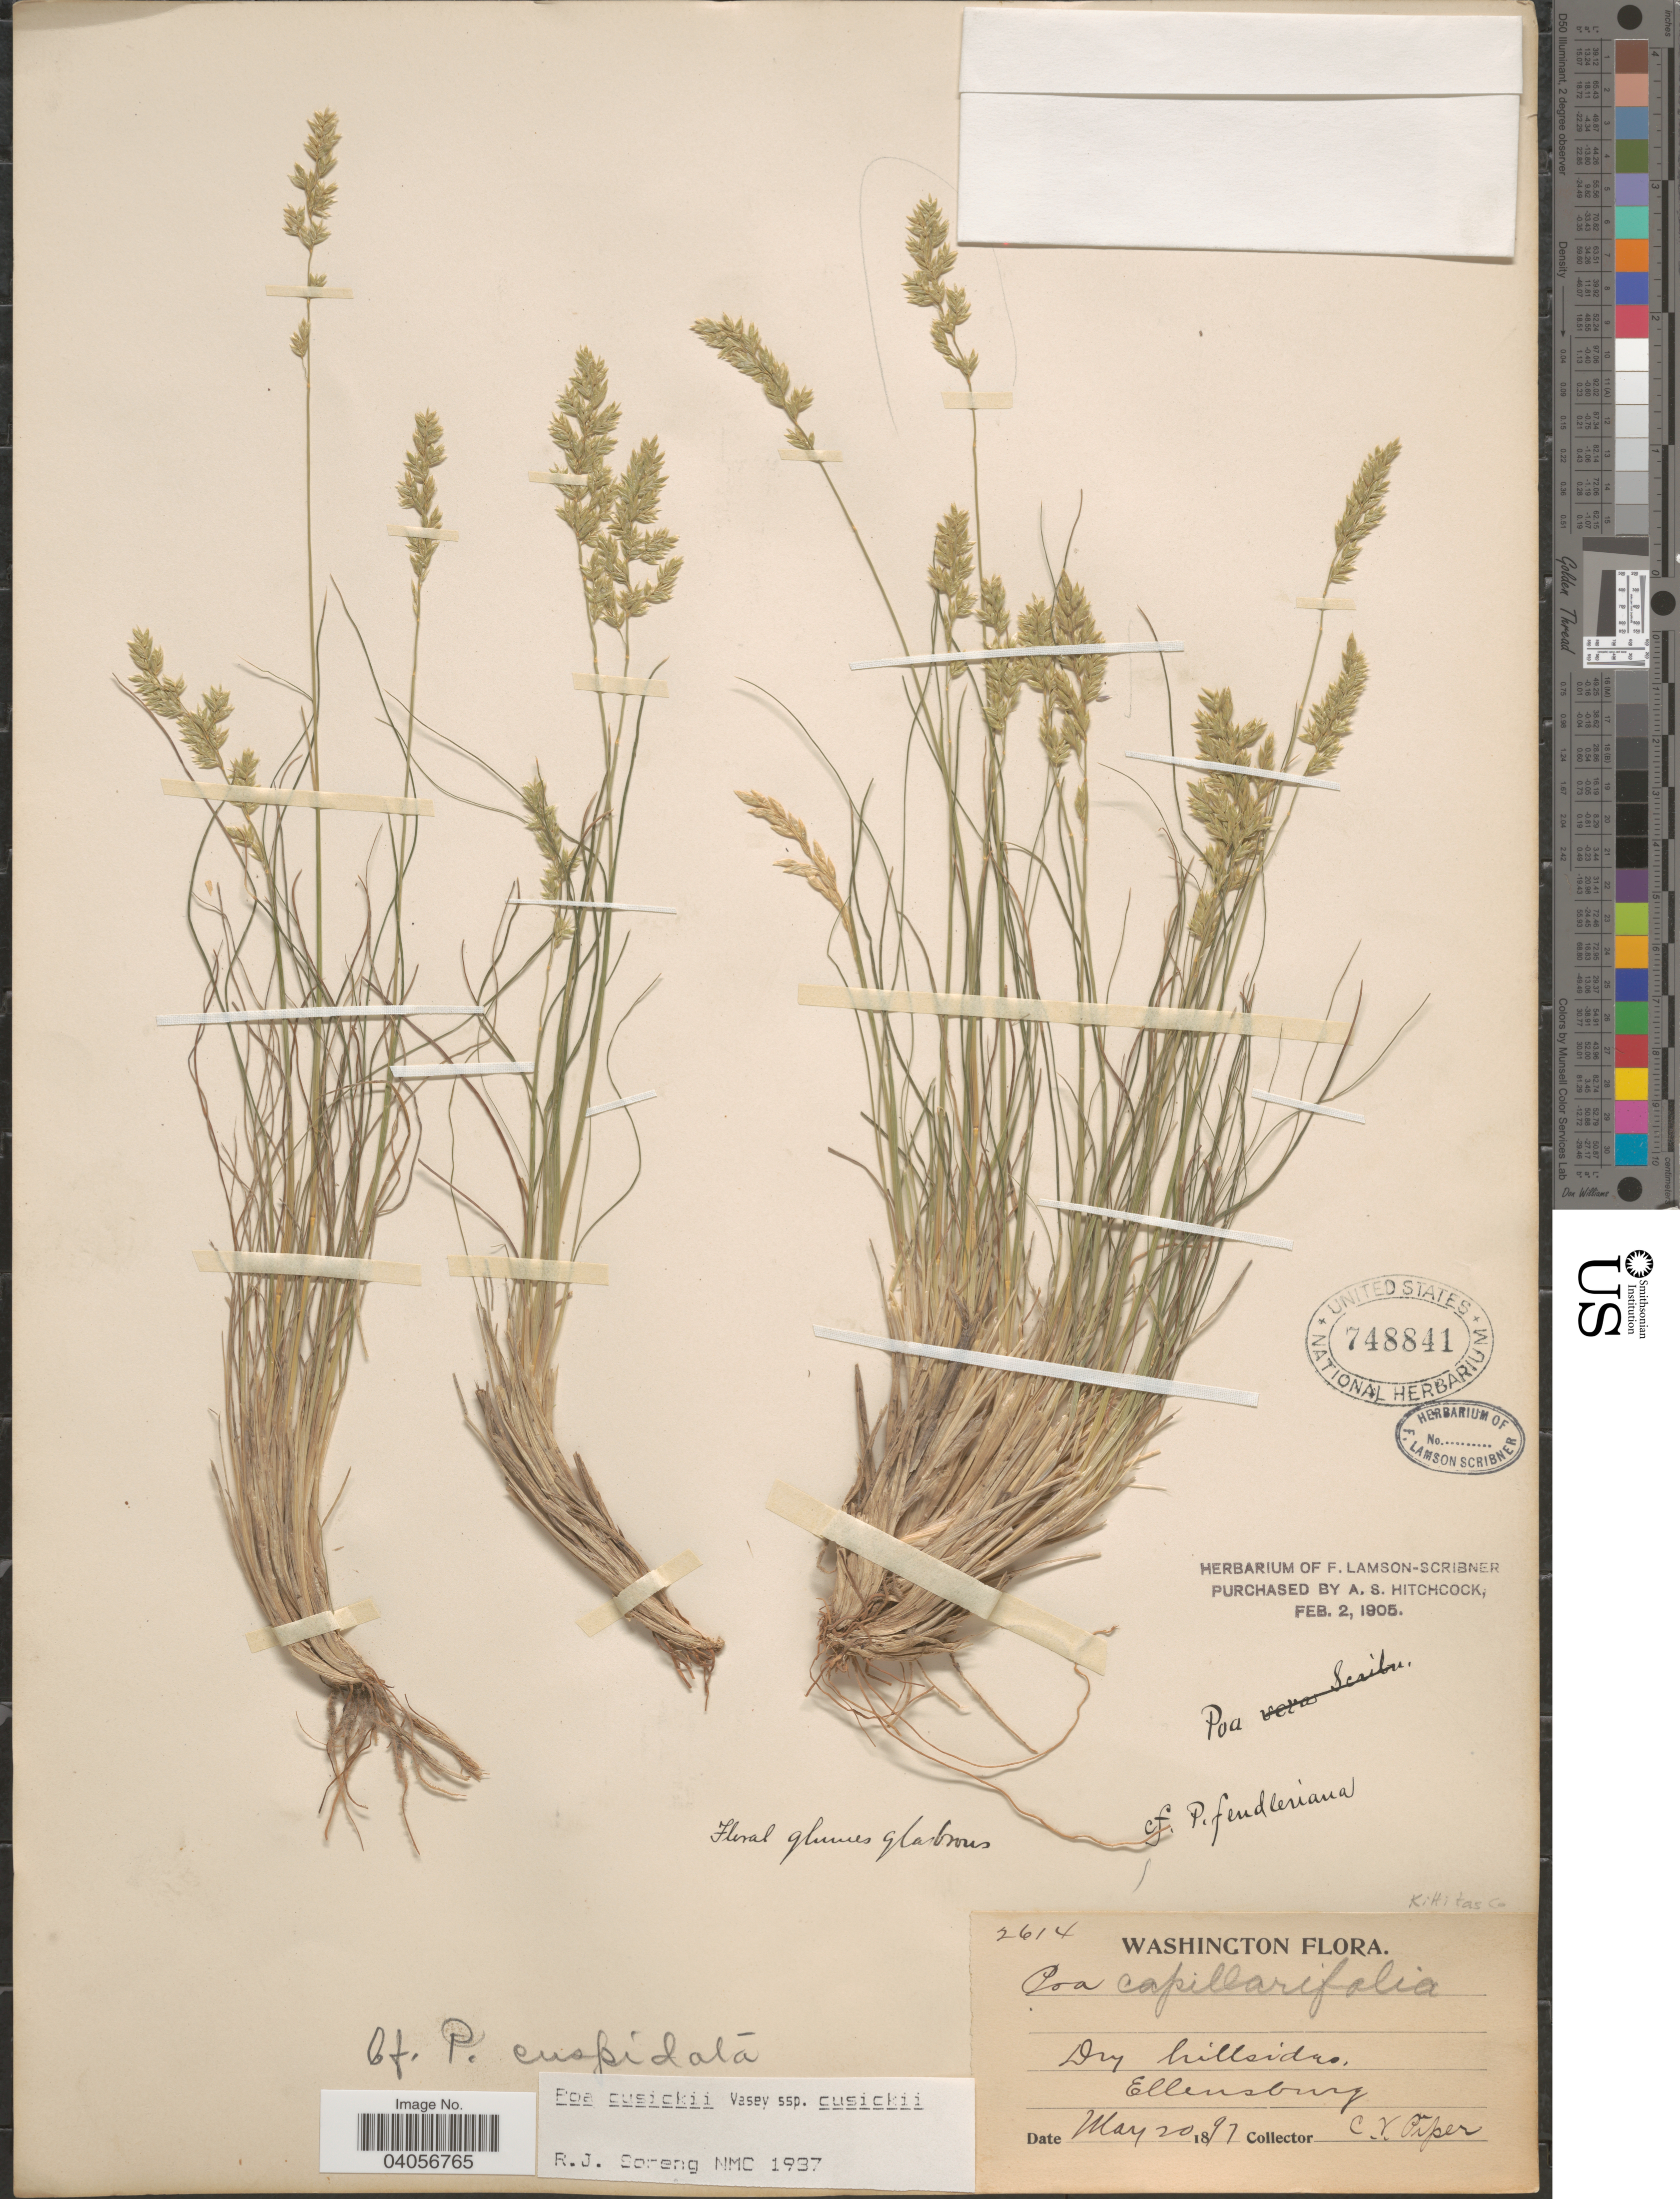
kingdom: Plantae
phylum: Tracheophyta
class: Liliopsida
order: Poales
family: Poaceae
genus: Poa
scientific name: Poa cusickii subsp. cusickii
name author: Vasey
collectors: C. V. Piper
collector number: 2614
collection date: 1897-05-20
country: United States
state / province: Washington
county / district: Kittitas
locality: Dry hillsides. Ellensburg. Kittitas Co.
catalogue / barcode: US 748841